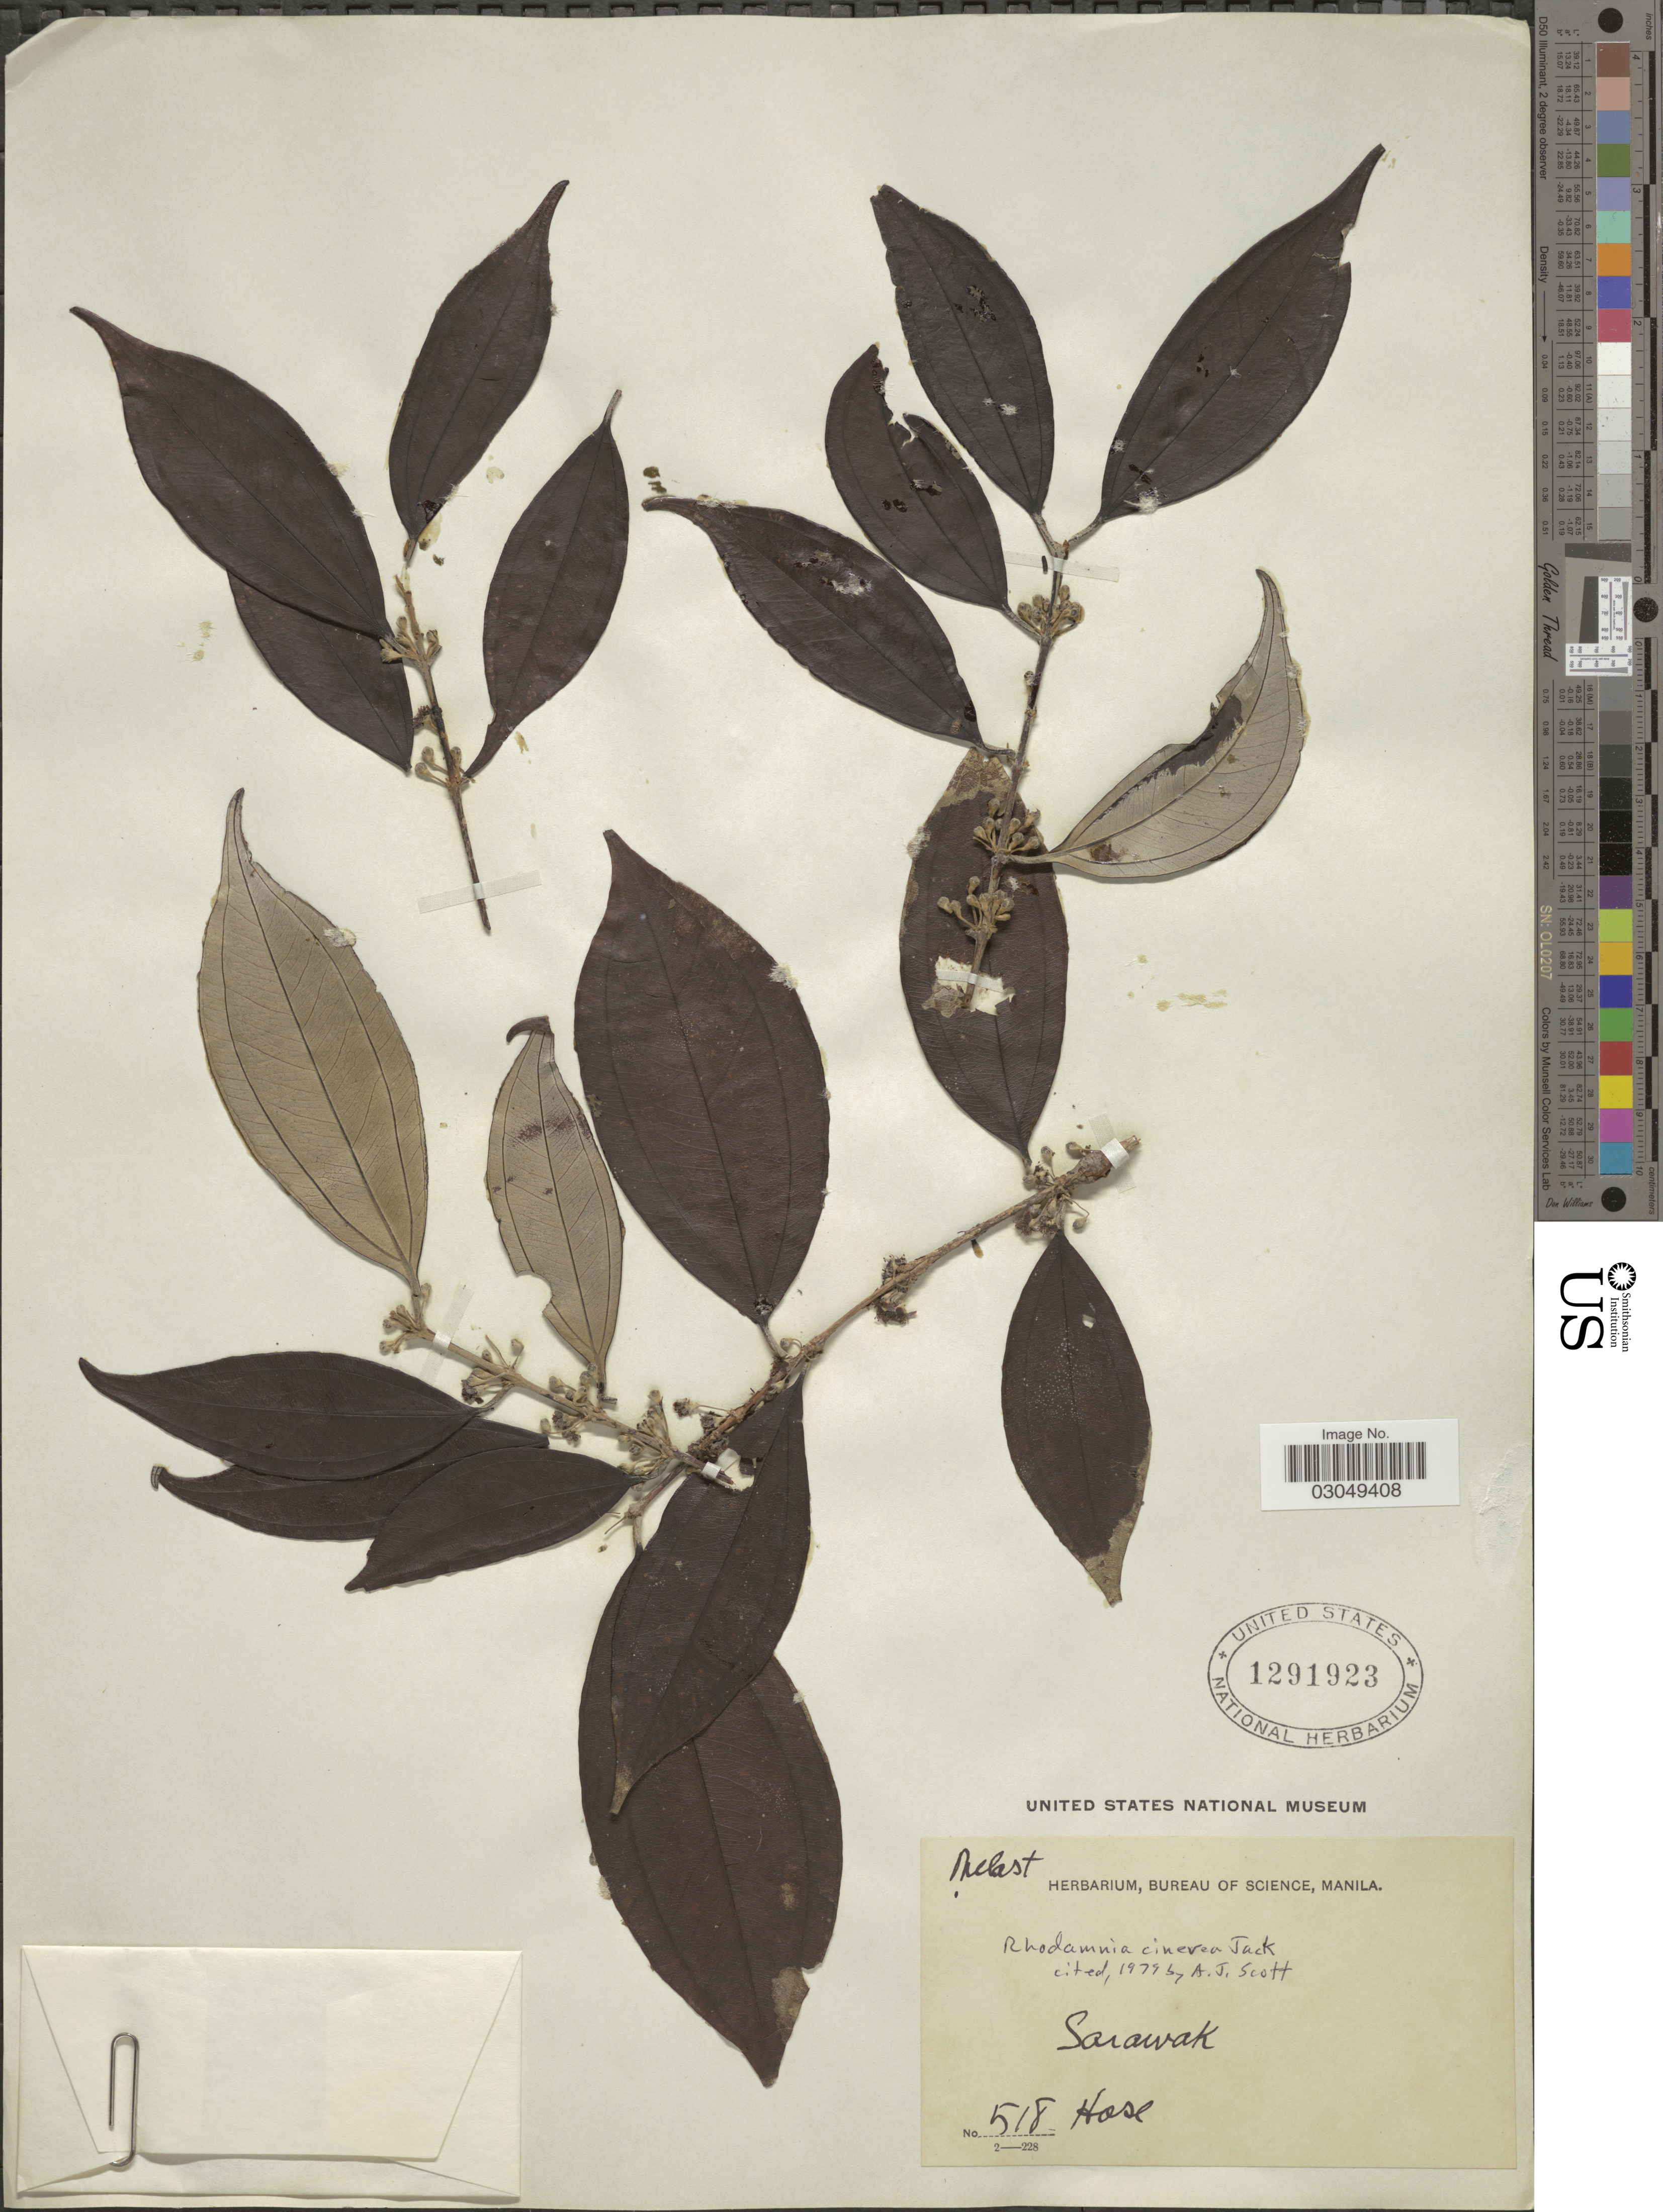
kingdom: Plantae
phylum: Tracheophyta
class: Magnoliopsida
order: Myrtales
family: Myrtaceae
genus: Rhodamnia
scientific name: Rhodamnia cinerea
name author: Jack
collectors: Hose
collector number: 518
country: Malaysia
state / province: Sarawak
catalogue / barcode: US 1291923